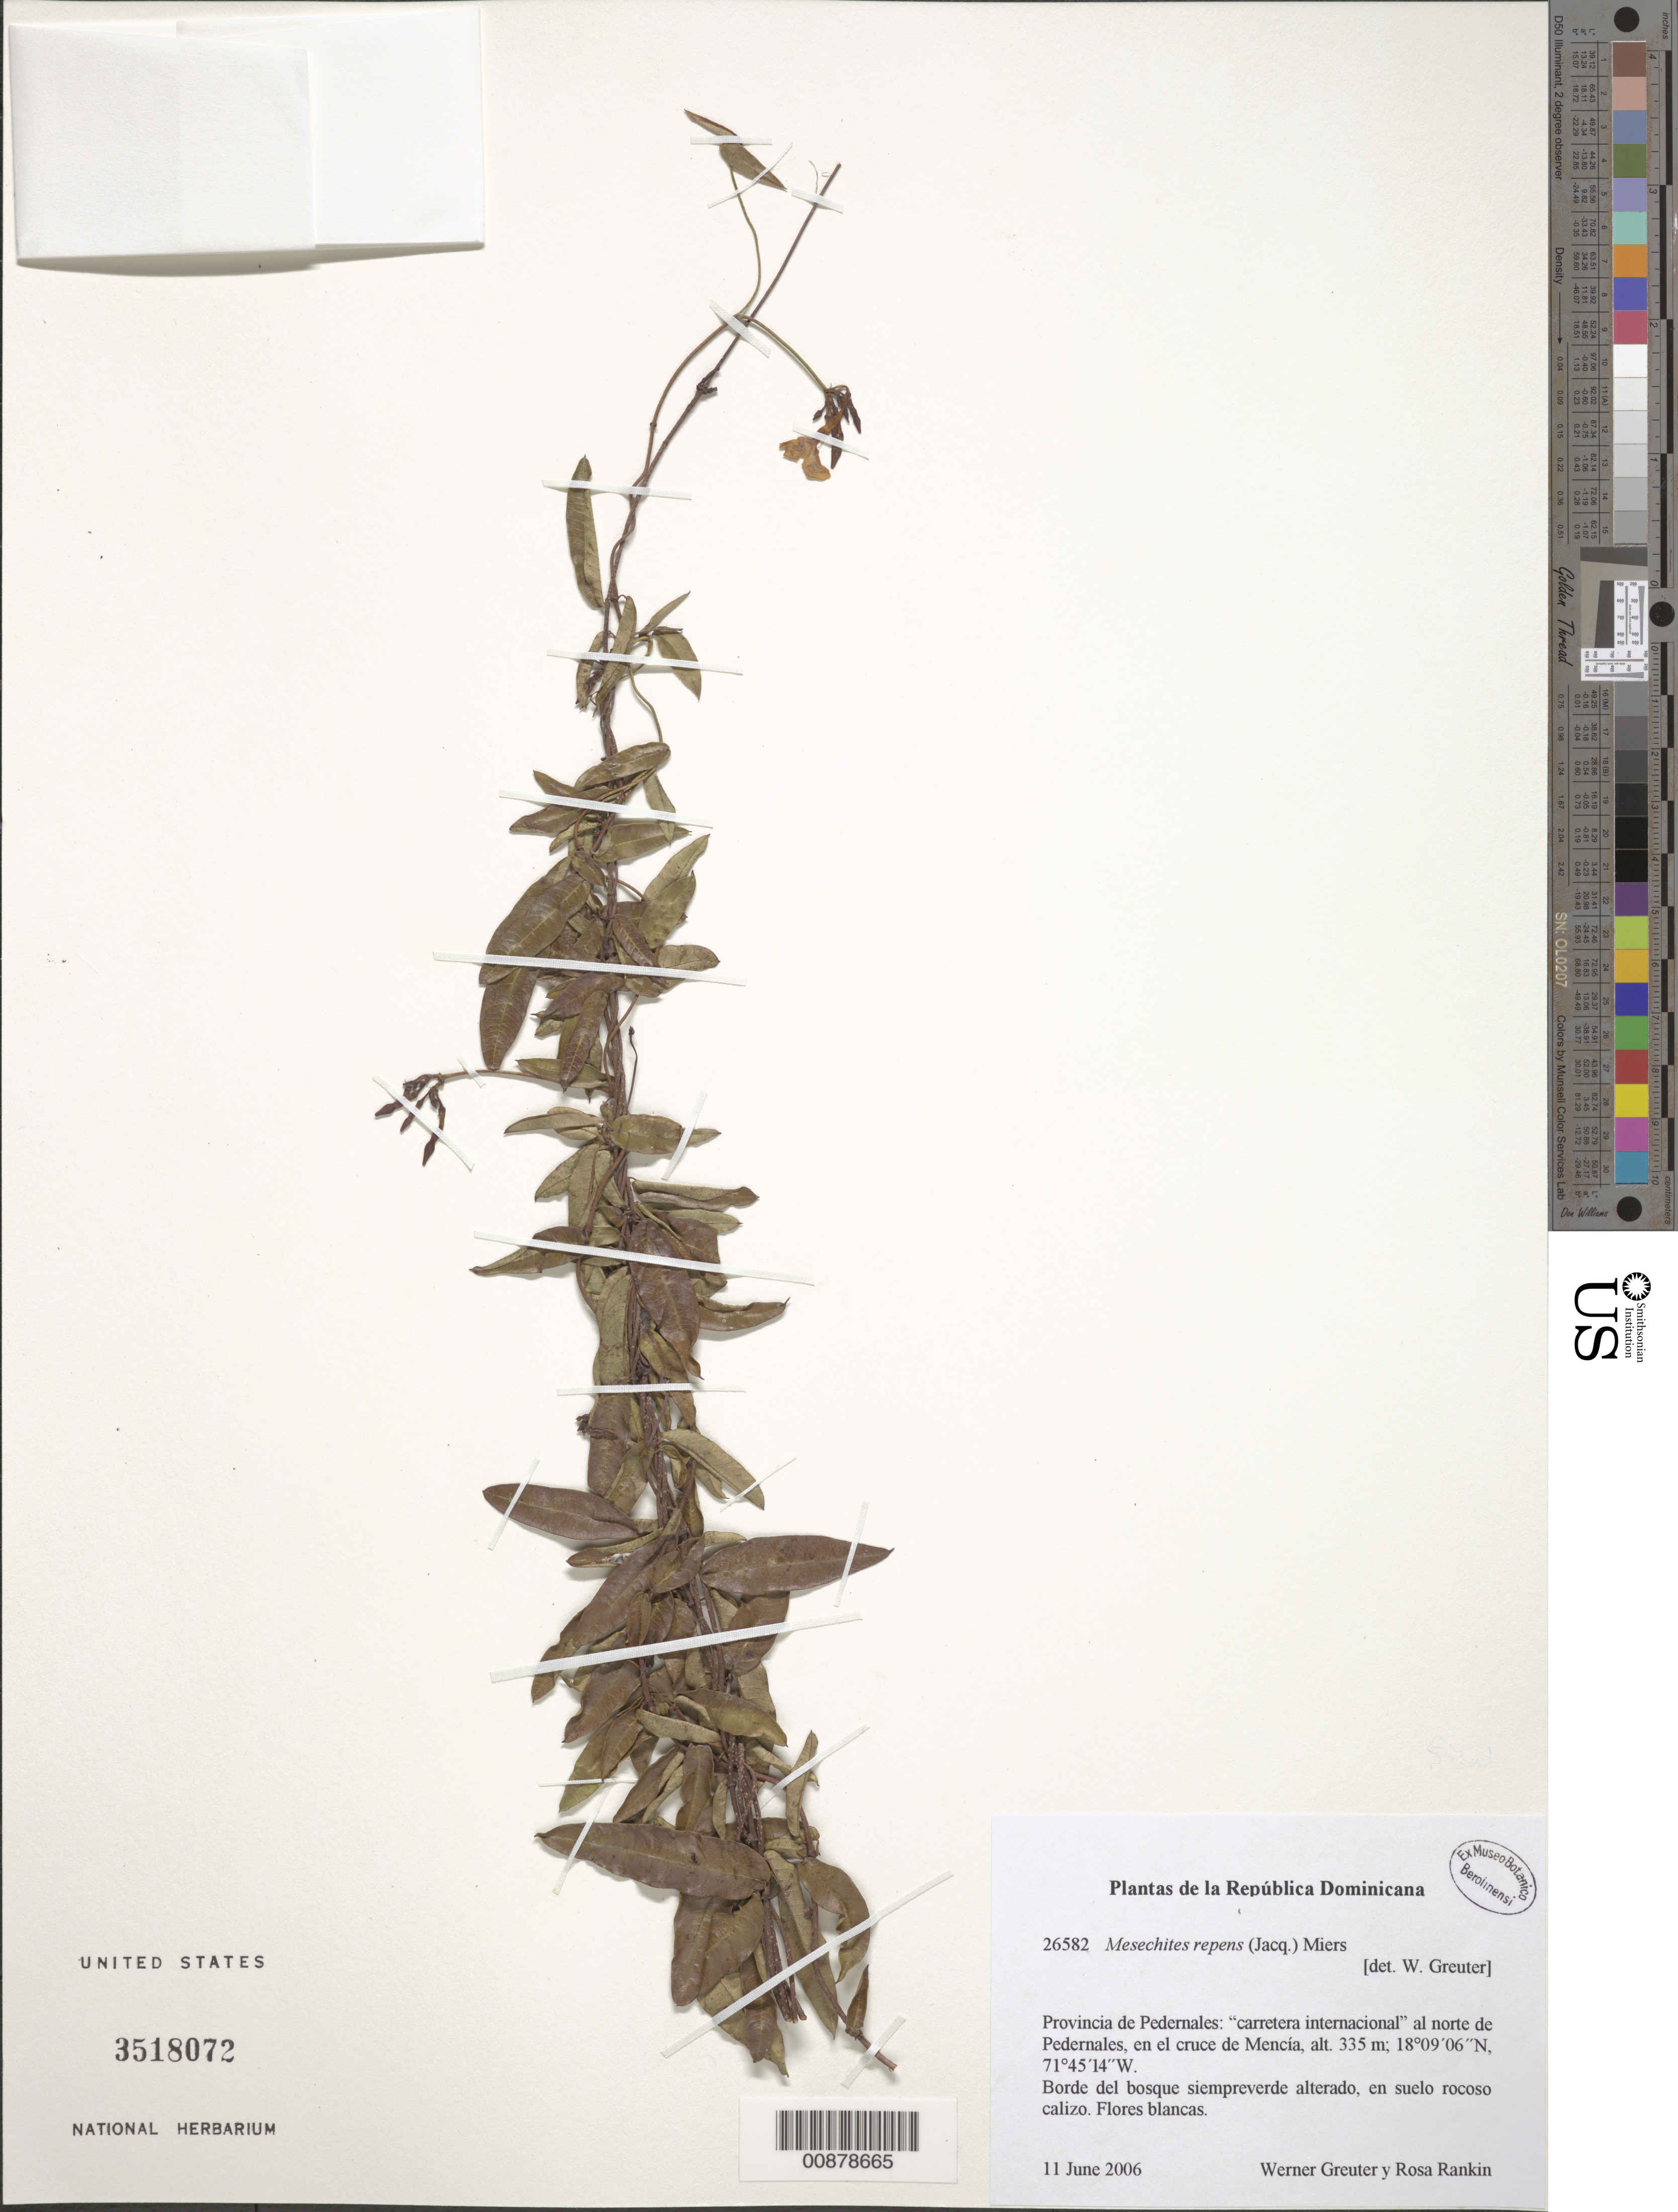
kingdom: Plantae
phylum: Tracheophyta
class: Magnoliopsida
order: Gentianales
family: Apocynaceae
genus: Mesechites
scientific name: Mesechites repens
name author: (Jacq.) Miers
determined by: Greuter, W.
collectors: W. Greuter & R. Rankin Rodriguez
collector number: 26582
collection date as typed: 11 Jun 2006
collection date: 2006-06-11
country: Dominican Republic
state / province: Pedernales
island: Hispaniola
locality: "Carretera internacional" al norte de Pedernales y al sur del cruce de Mencía.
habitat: Bosque siempreverde alterado y borde de la carretera, en suelo rocoso calizo.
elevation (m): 335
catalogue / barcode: US 3518072